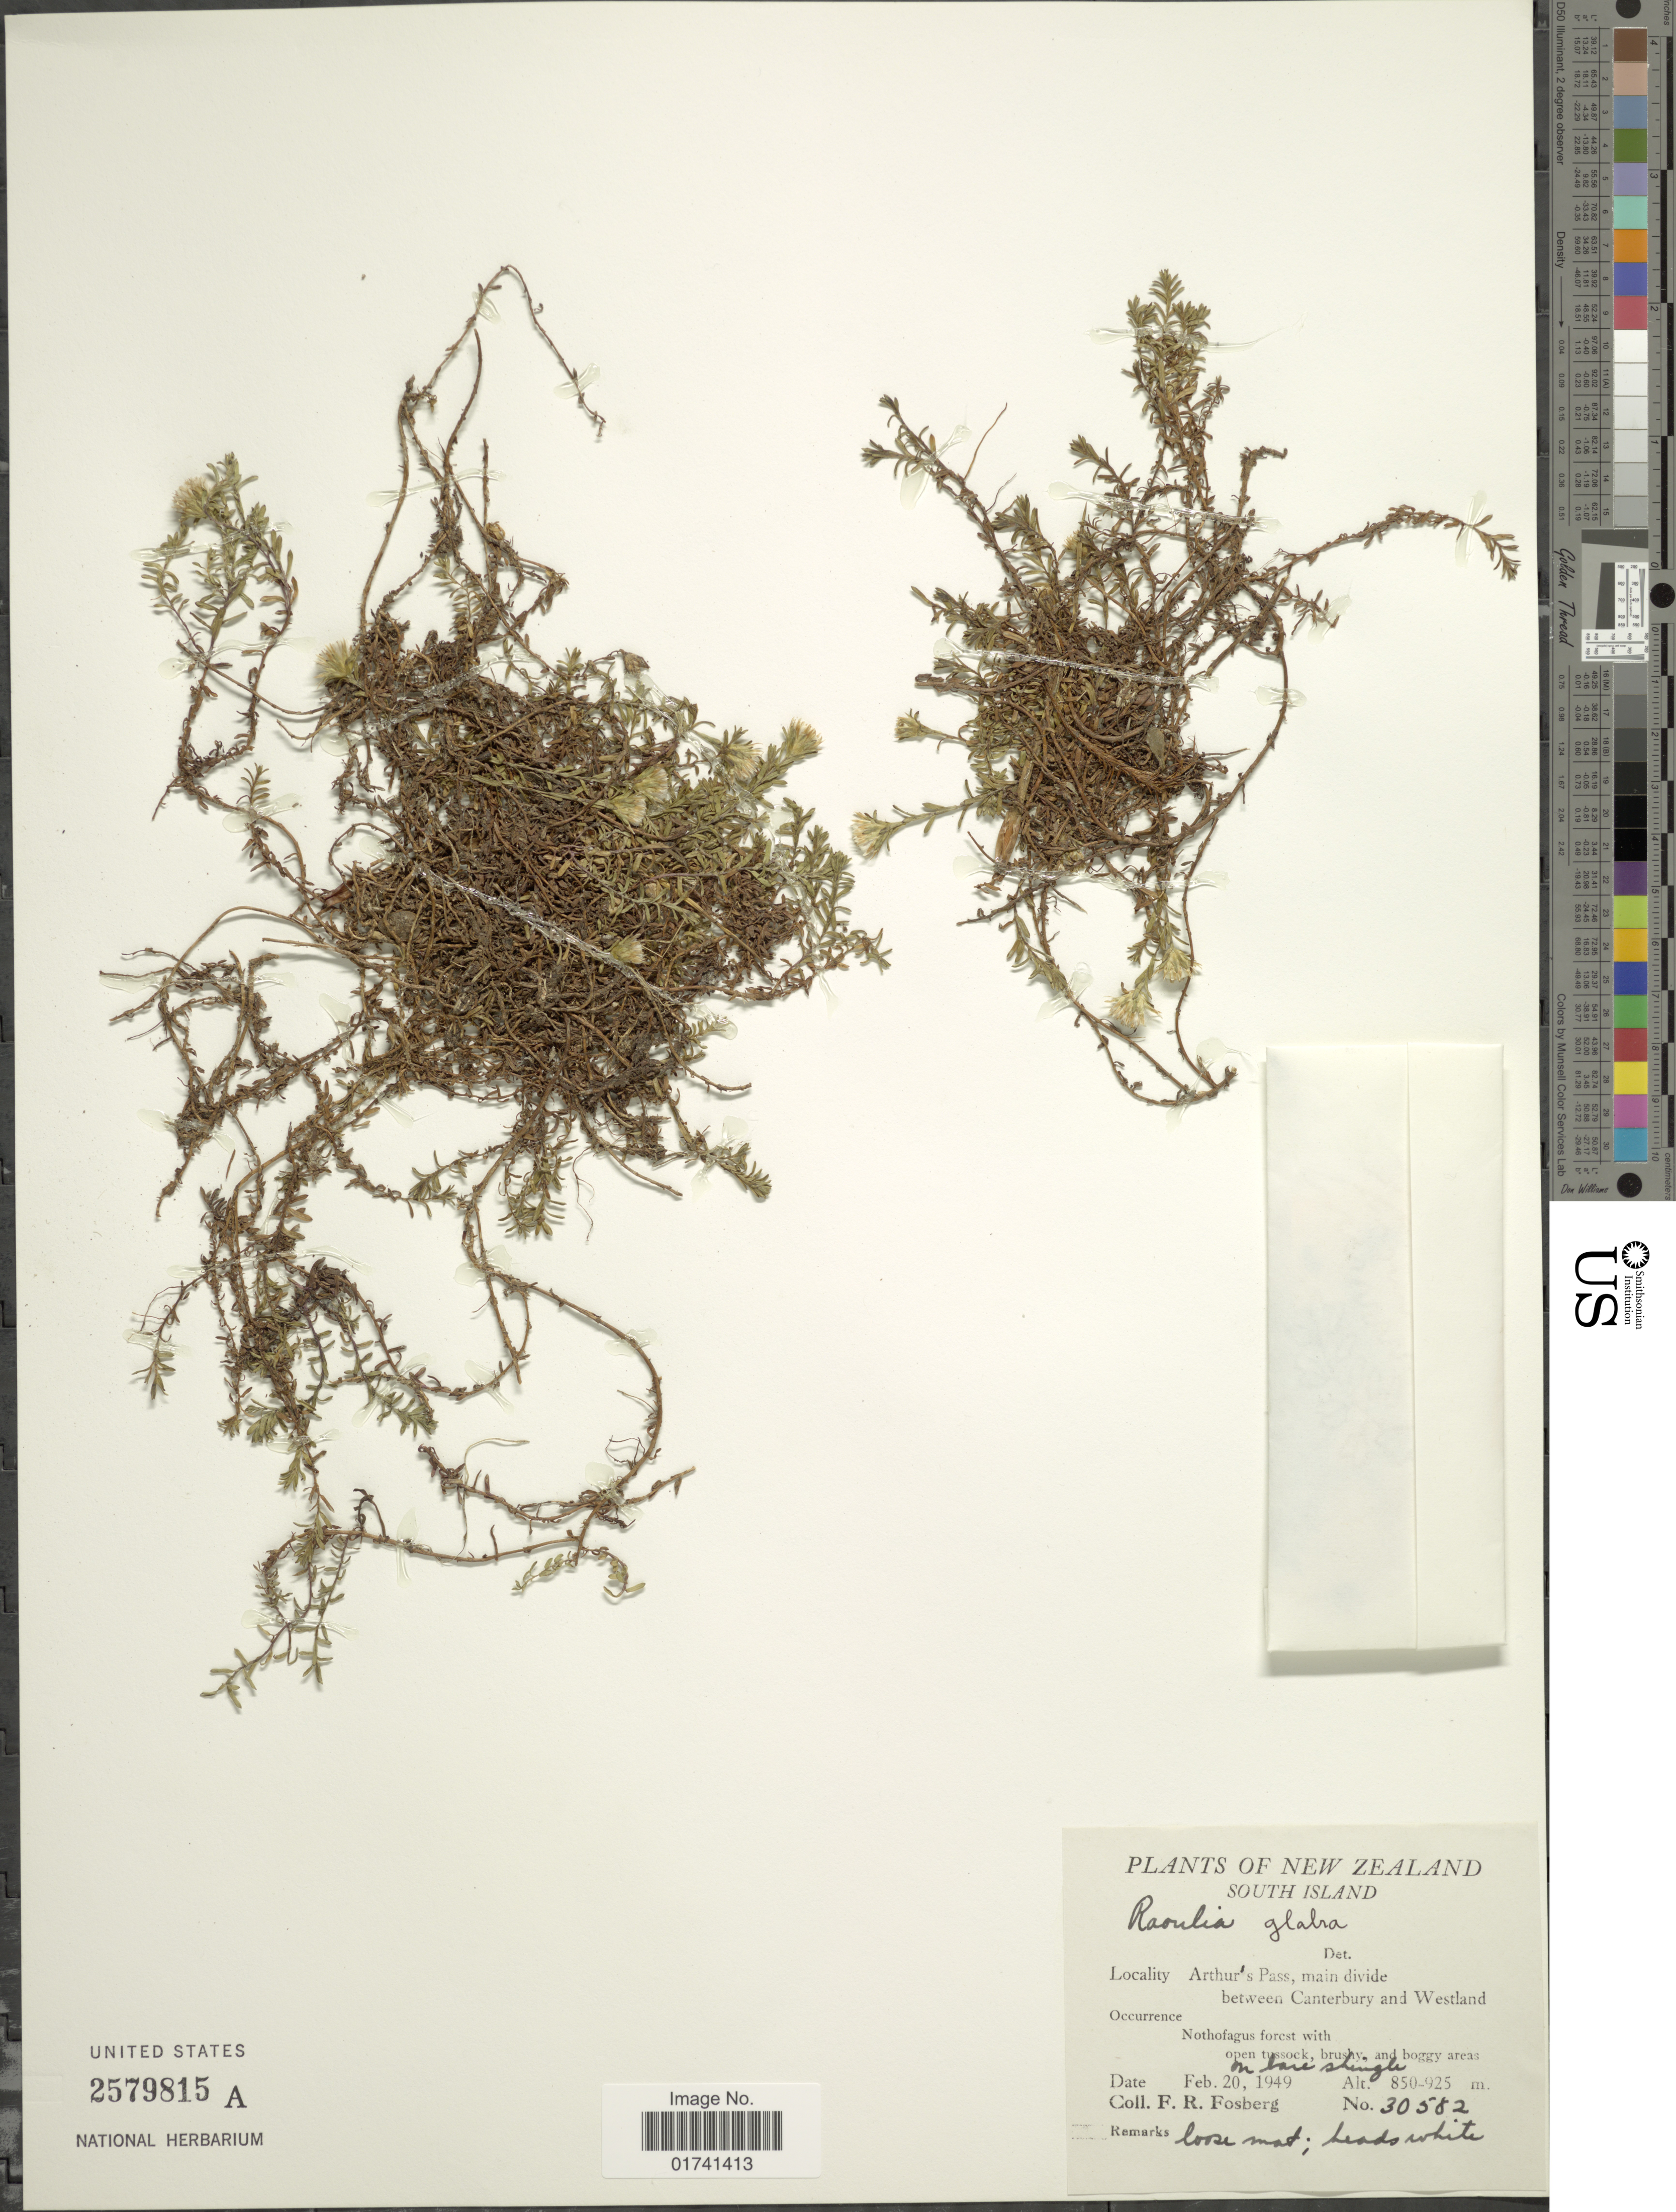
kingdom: Plantae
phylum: Tracheophyta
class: Magnoliopsida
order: Asterales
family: Asteraceae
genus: Raoulia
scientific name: Raoulia glabra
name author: Hook. f.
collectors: F. R. Fosberg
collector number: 30582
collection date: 1949-02-20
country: New Zealand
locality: South Island, Arthur's Pass, main divide between Canterburry and Westland.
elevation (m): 850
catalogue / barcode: US 2579815A